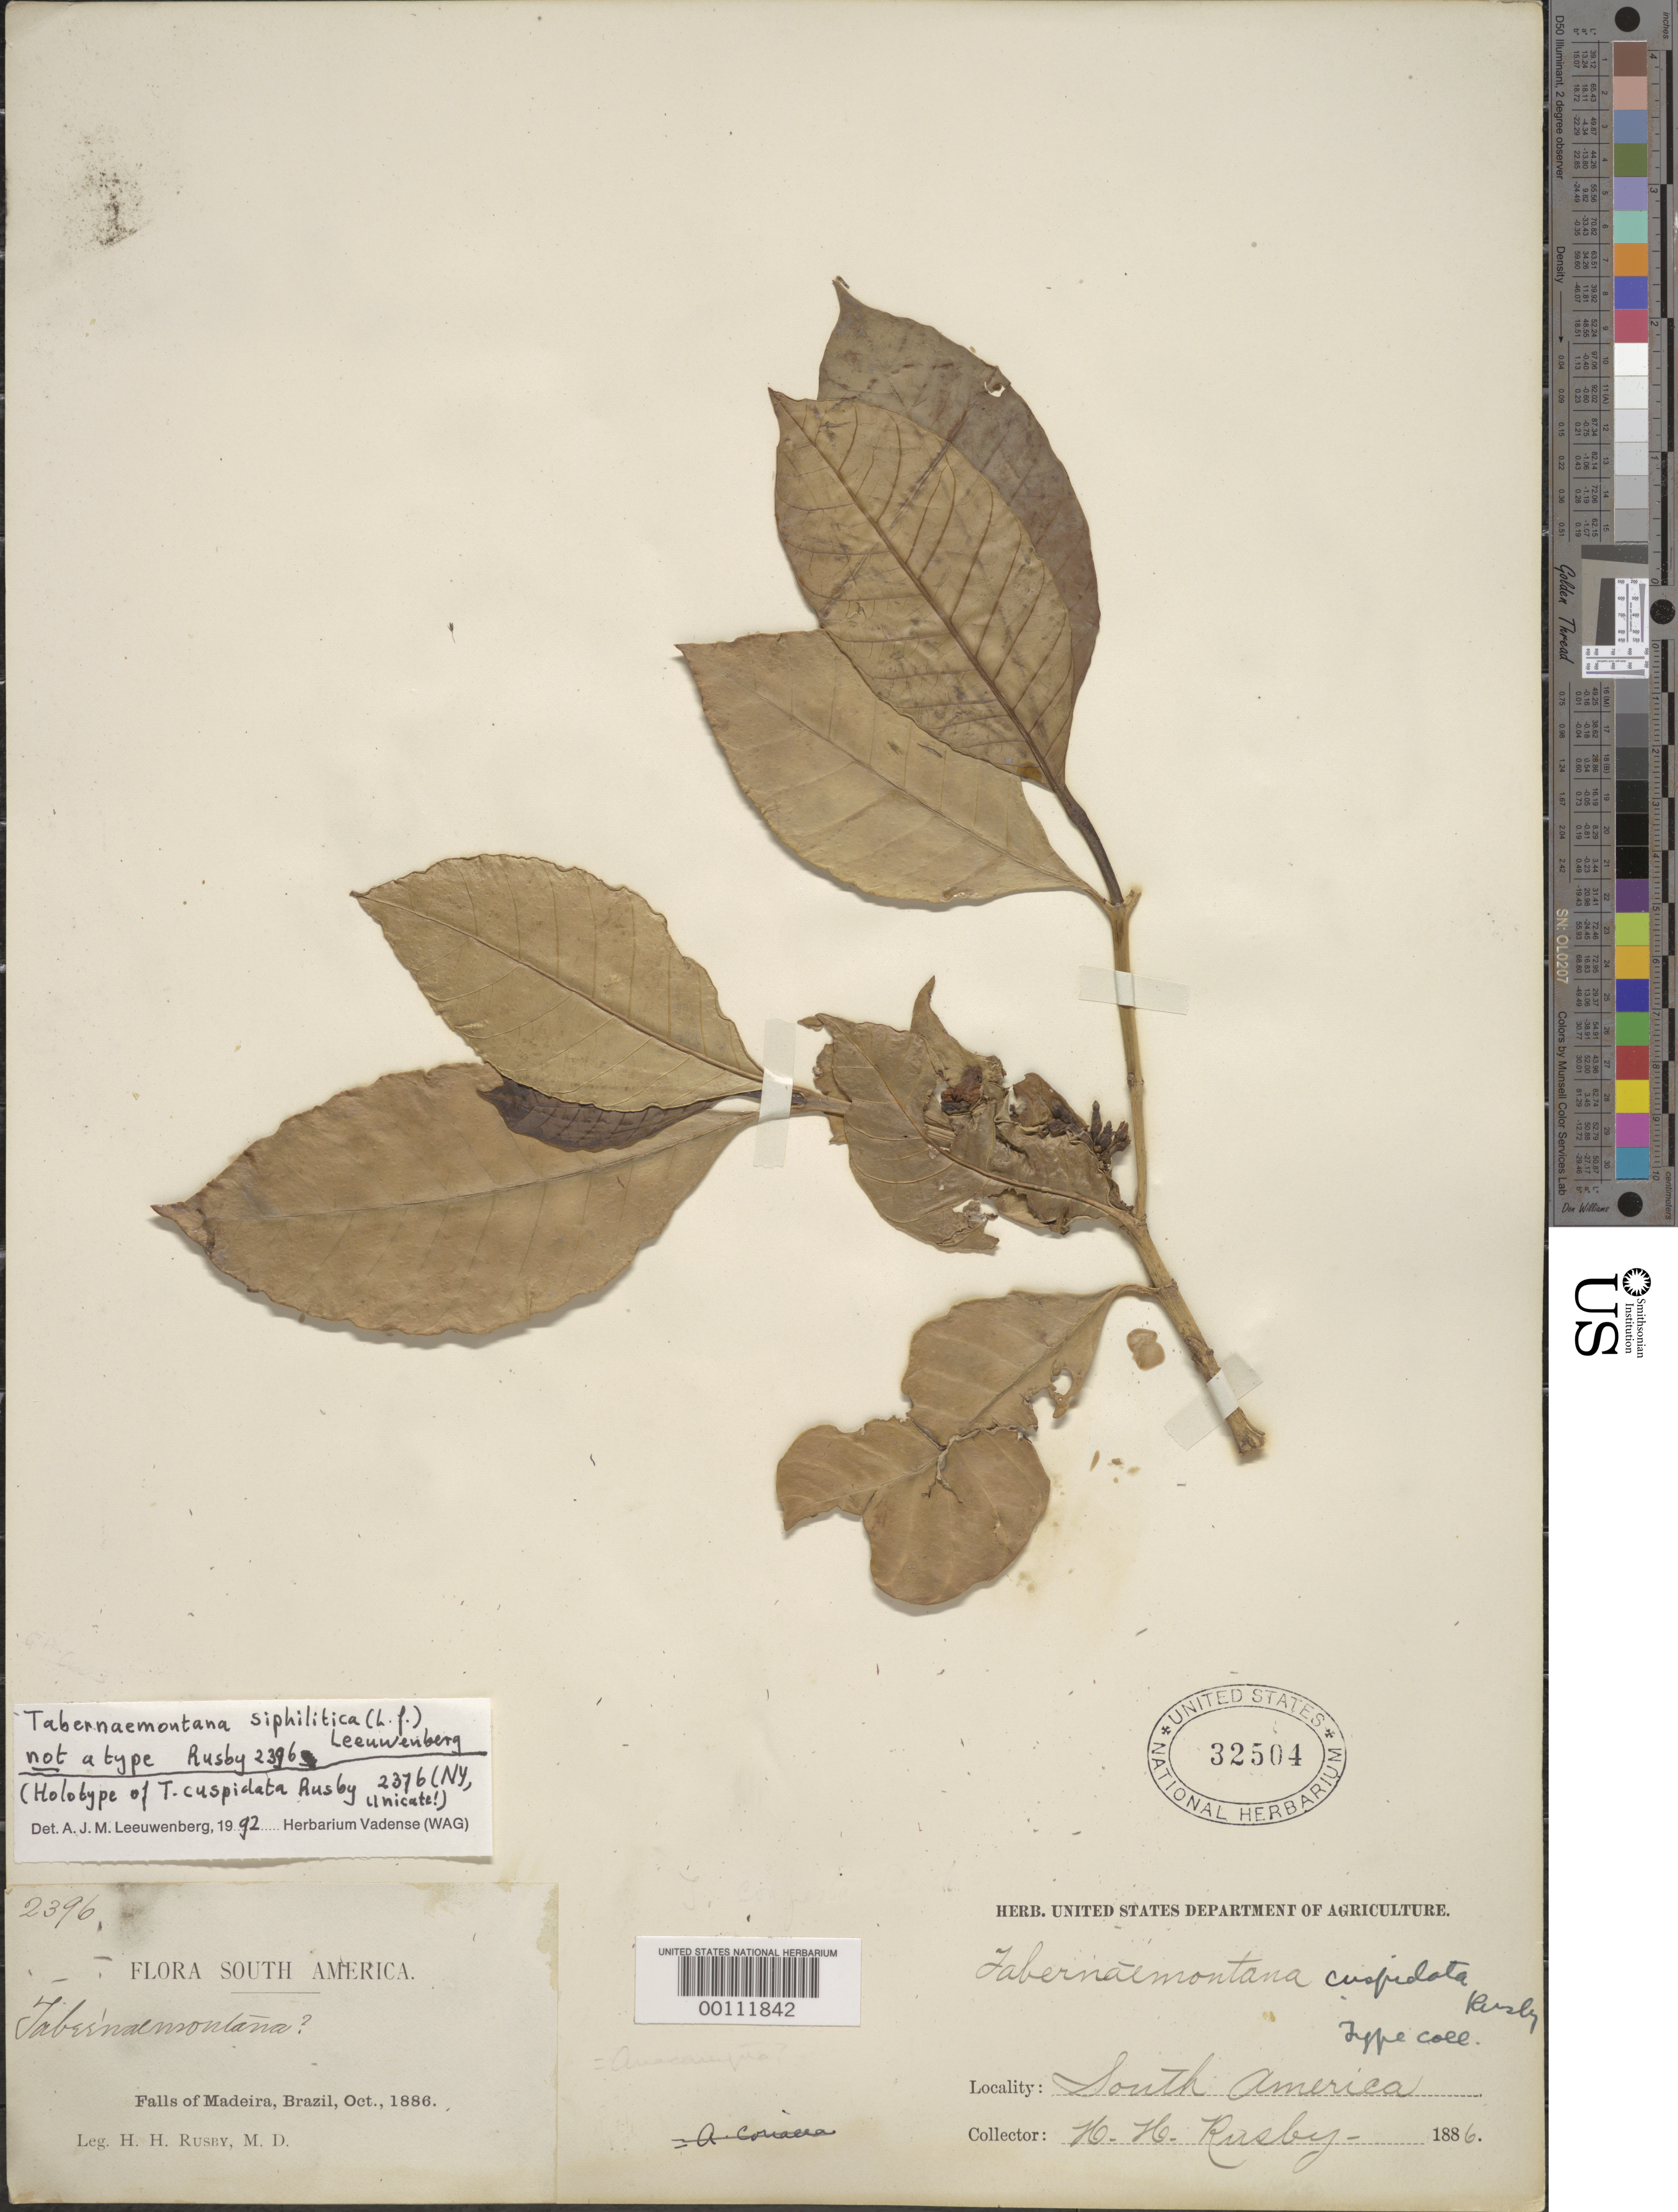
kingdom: Plantae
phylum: Tracheophyta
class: Magnoliopsida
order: Gentianales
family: Apocynaceae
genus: Tabernaemontana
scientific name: Tabernaemontana siphilitica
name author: (L. f.) Leeuwenb.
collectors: H. H. Rusby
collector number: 2396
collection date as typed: Oct 1886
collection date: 1886-10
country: Brazil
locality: Falls of Madeira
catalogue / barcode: US 32504